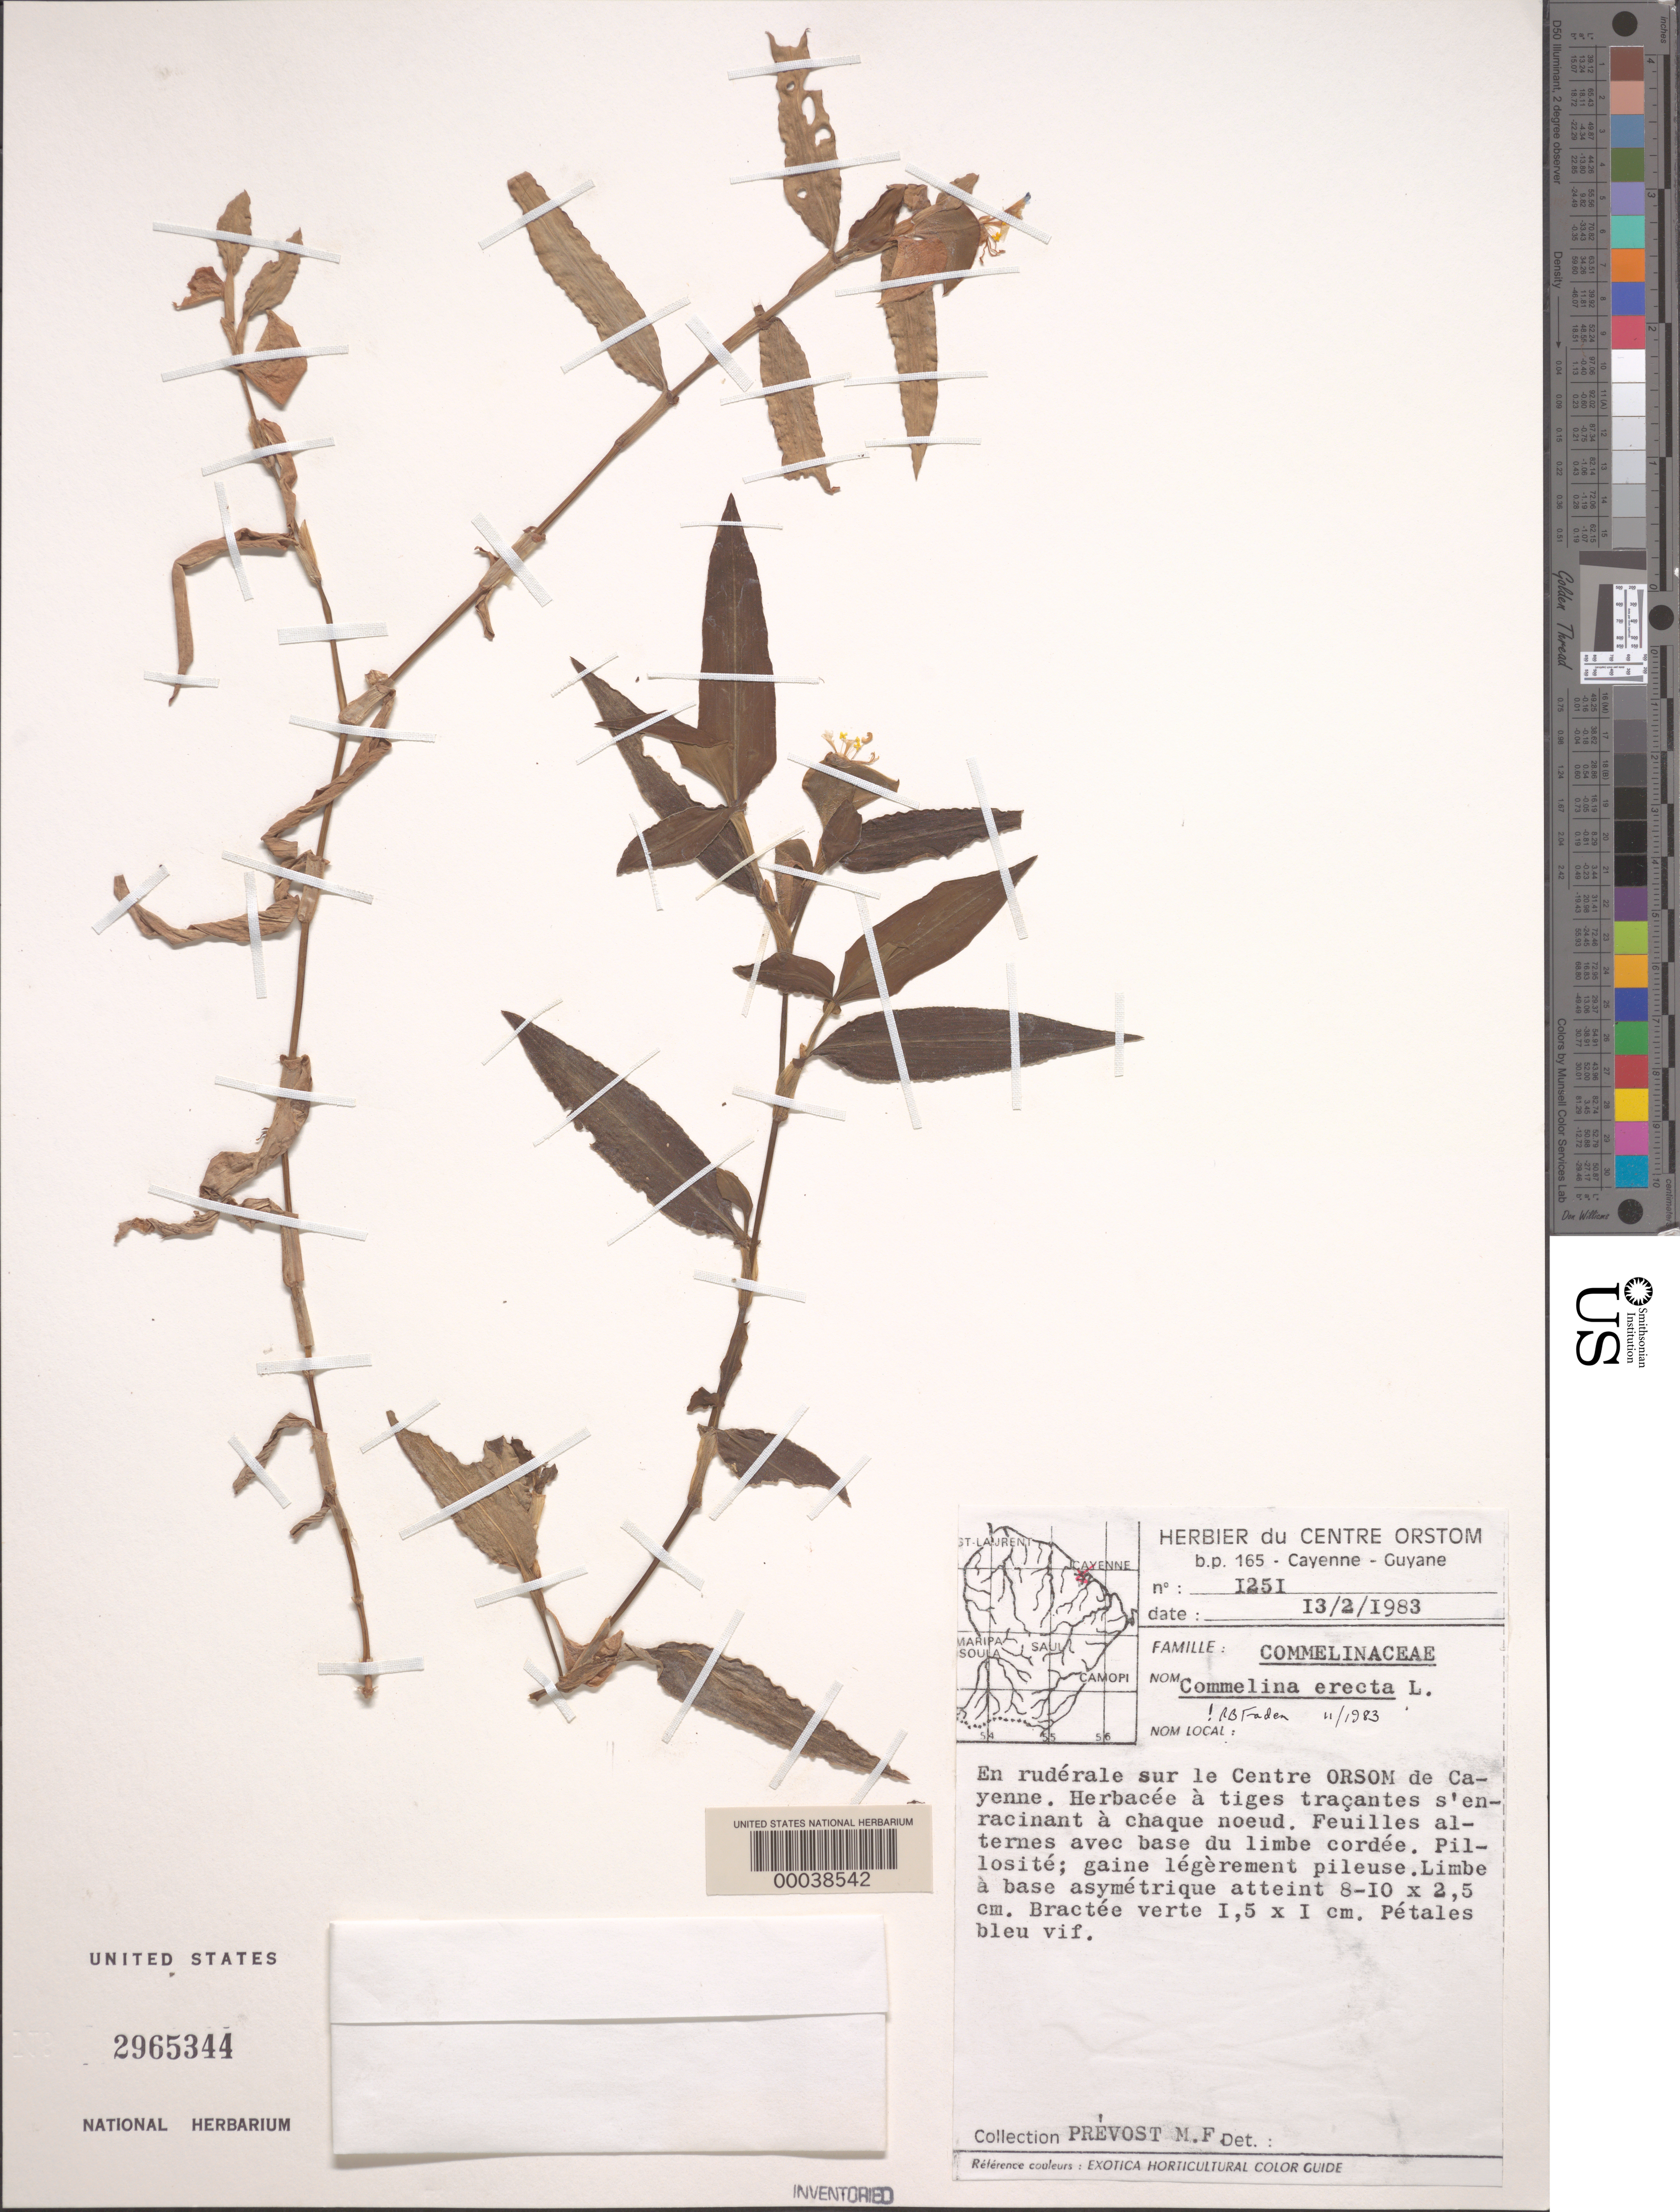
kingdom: Plantae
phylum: Tracheophyta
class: Liliopsida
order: Commelinales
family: Commelinaceae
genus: Commelina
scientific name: Commelina erecta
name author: L.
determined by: Faden, Robert B., (US), Smithsonian Institution - National Museum of Natural History (UNITED STATES)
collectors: M.-F. Prévost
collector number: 1251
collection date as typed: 13 Feb 1983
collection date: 1983-02-13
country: French Guiana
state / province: Cayenne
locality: Orstom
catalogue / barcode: US 2965344